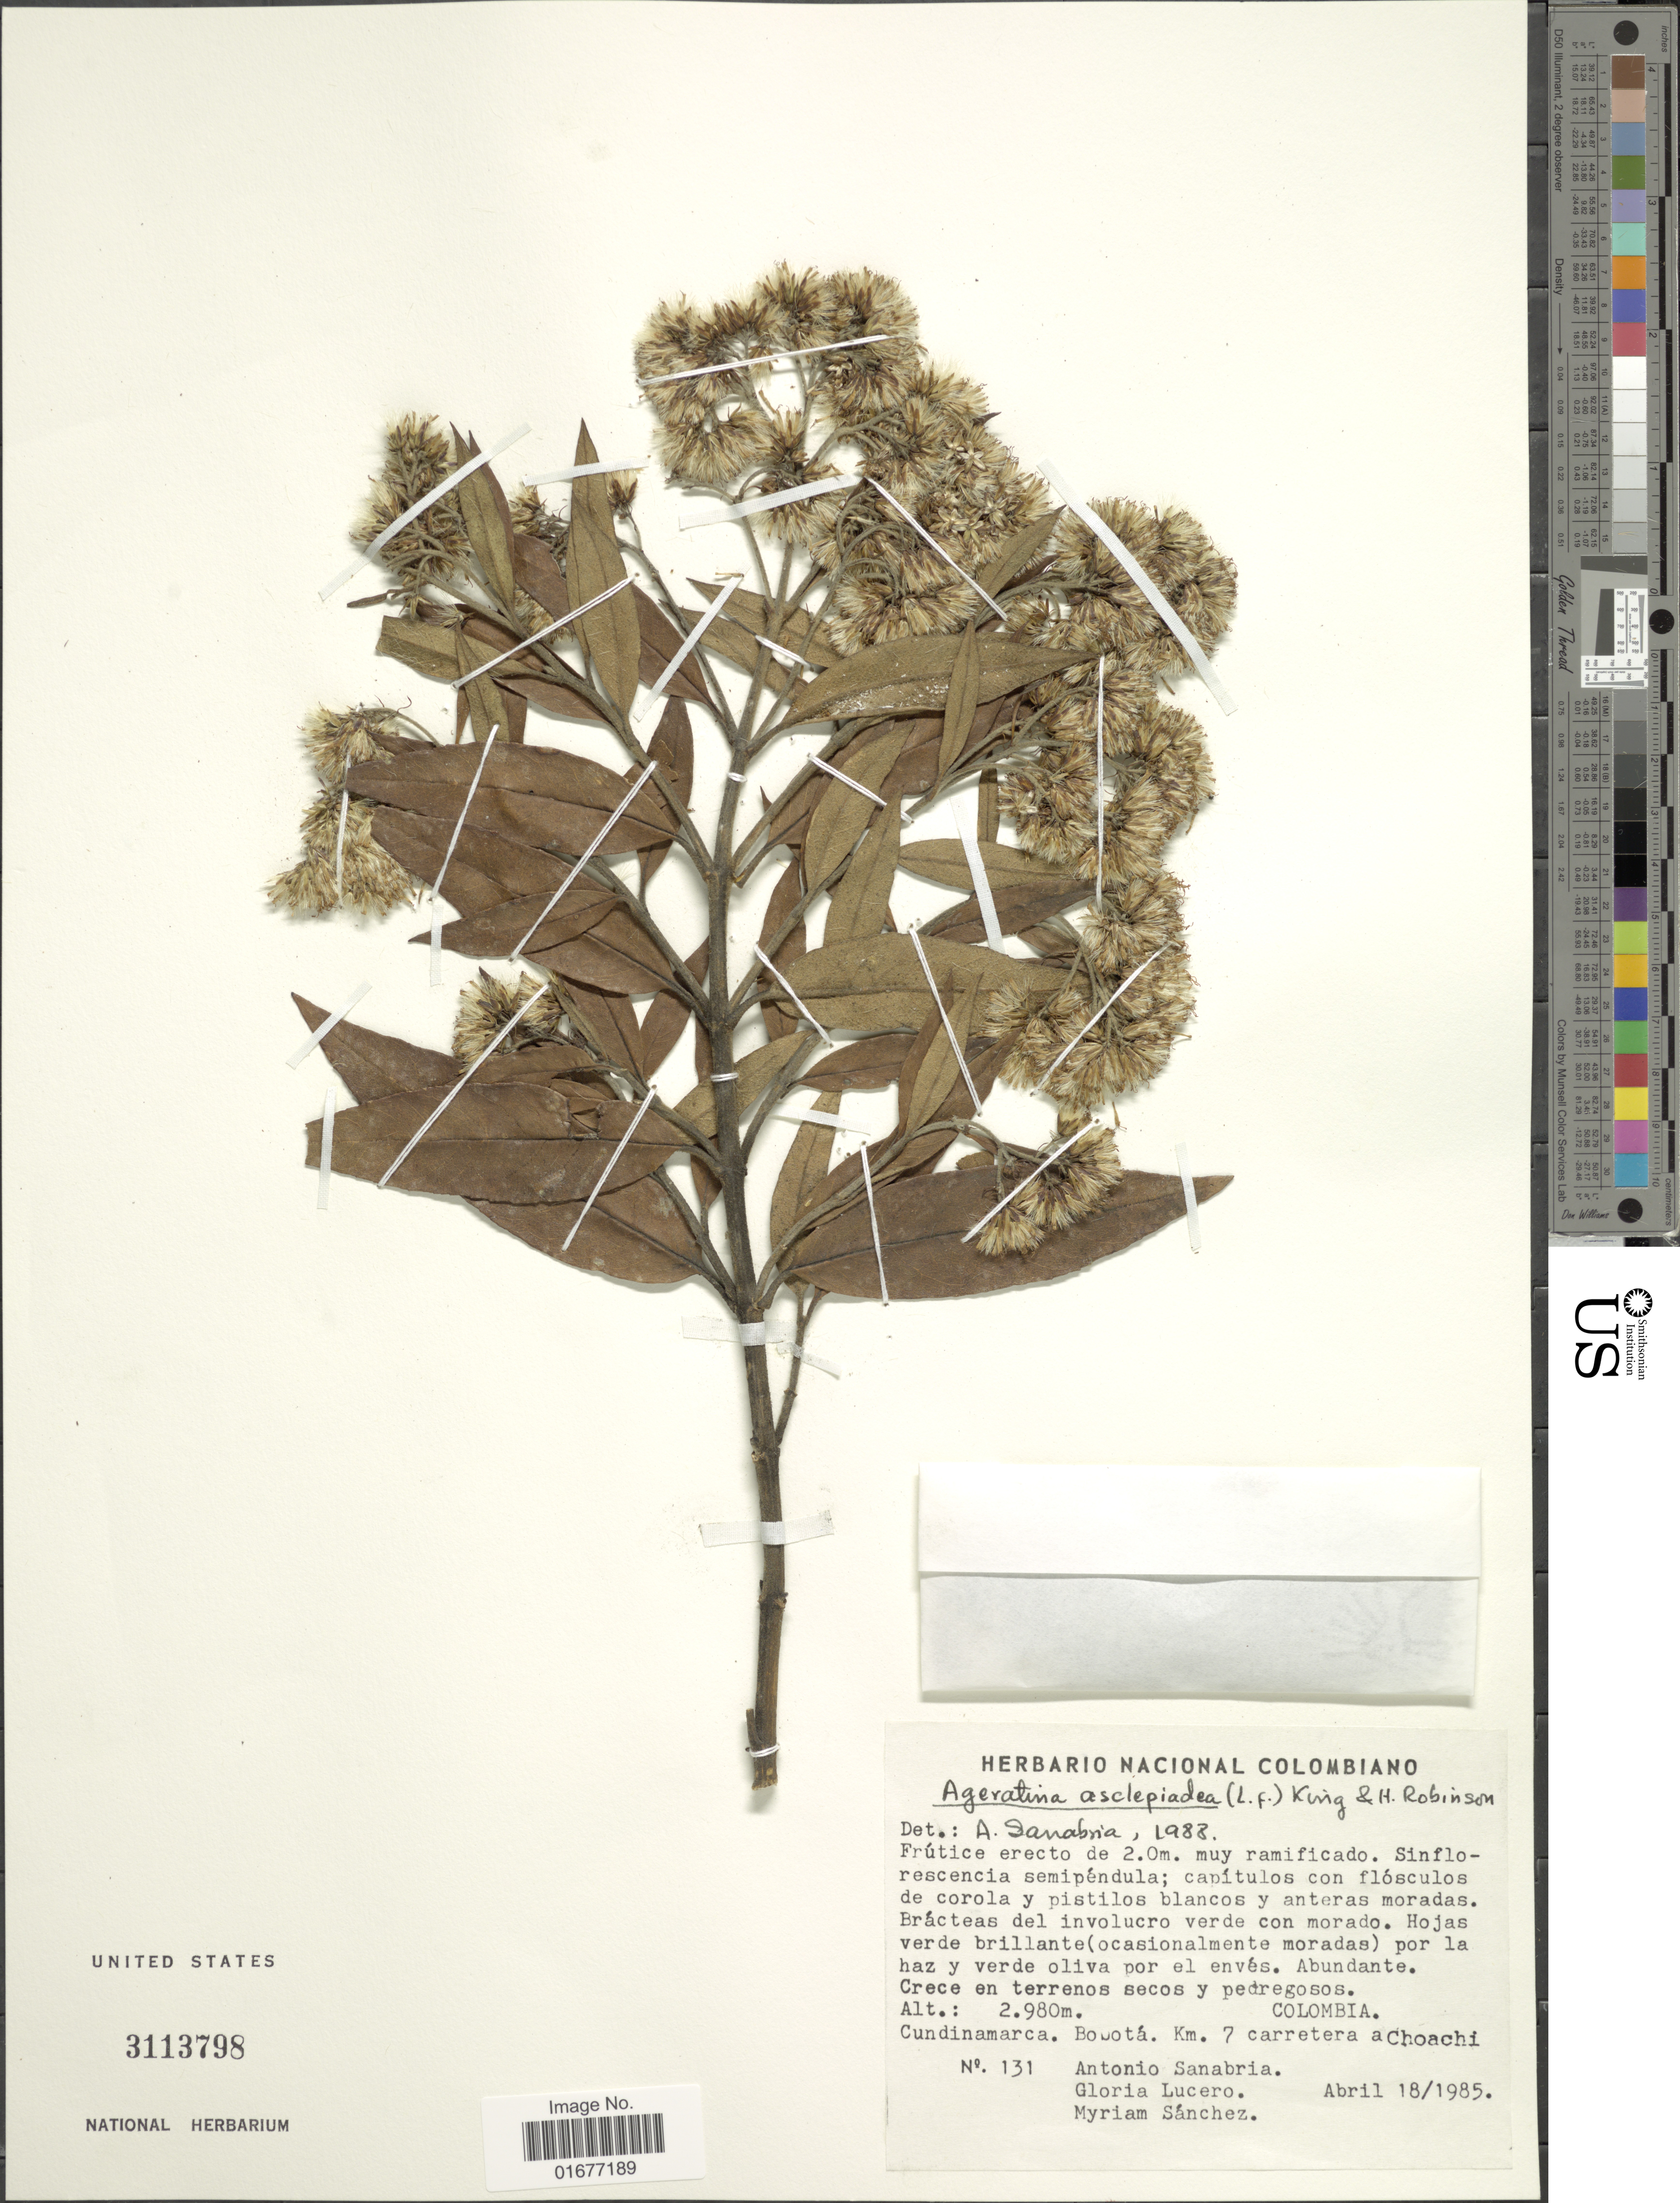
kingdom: Plantae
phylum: Tracheophyta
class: Magnoliopsida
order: Asterales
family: Asteraceae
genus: Ageratina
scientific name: Ageratina angustifolia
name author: (Kunth) R.M. King & H. Rob.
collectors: A. Sanabria G., G. Lucero & M. Sánchez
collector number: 131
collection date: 1985-04-18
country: Colombia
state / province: Cundinamarca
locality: Cundinamarca, Bogota, Km. 7 carretera a Choachi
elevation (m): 2980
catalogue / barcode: US 3113798